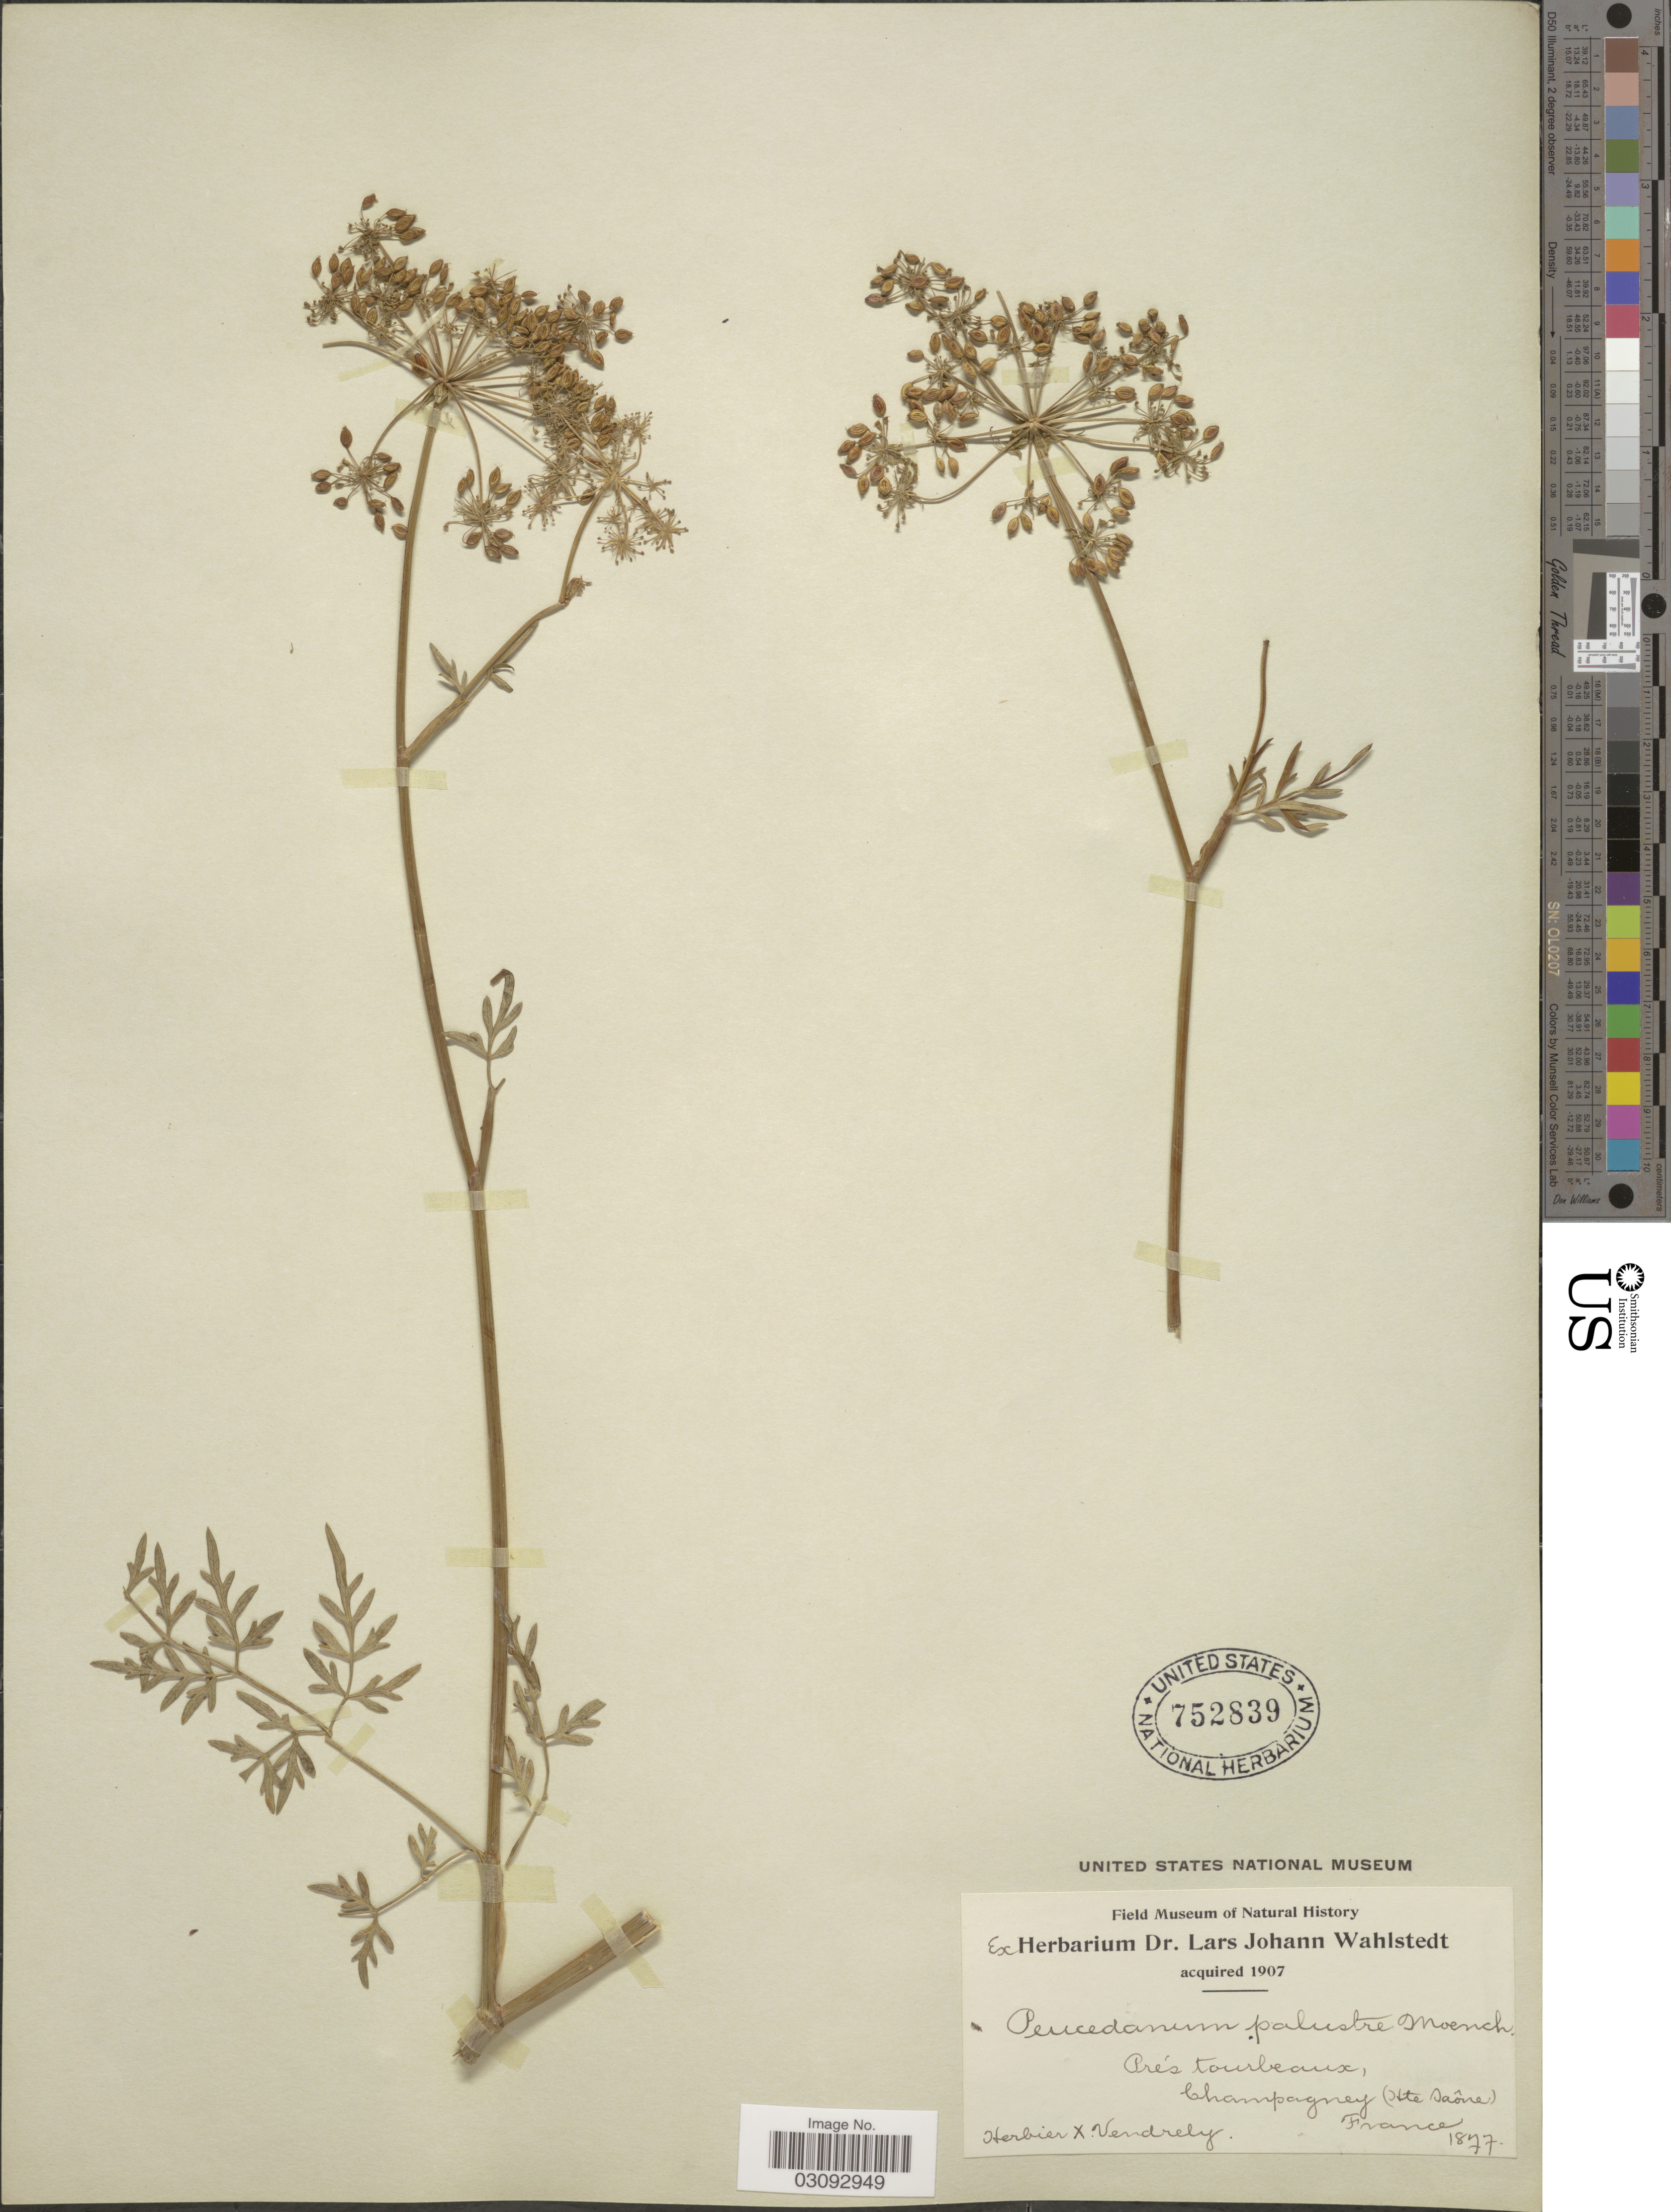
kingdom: Plantae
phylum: Tracheophyta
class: Magnoliopsida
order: Apiales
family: Apiaceae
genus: Peucedanum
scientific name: Peucedanum palustre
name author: (L.) Moench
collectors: Ex herb. Vendrely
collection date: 1877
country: France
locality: Prés tourbeaux, Champagney (Hte Saône).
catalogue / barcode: US 752839